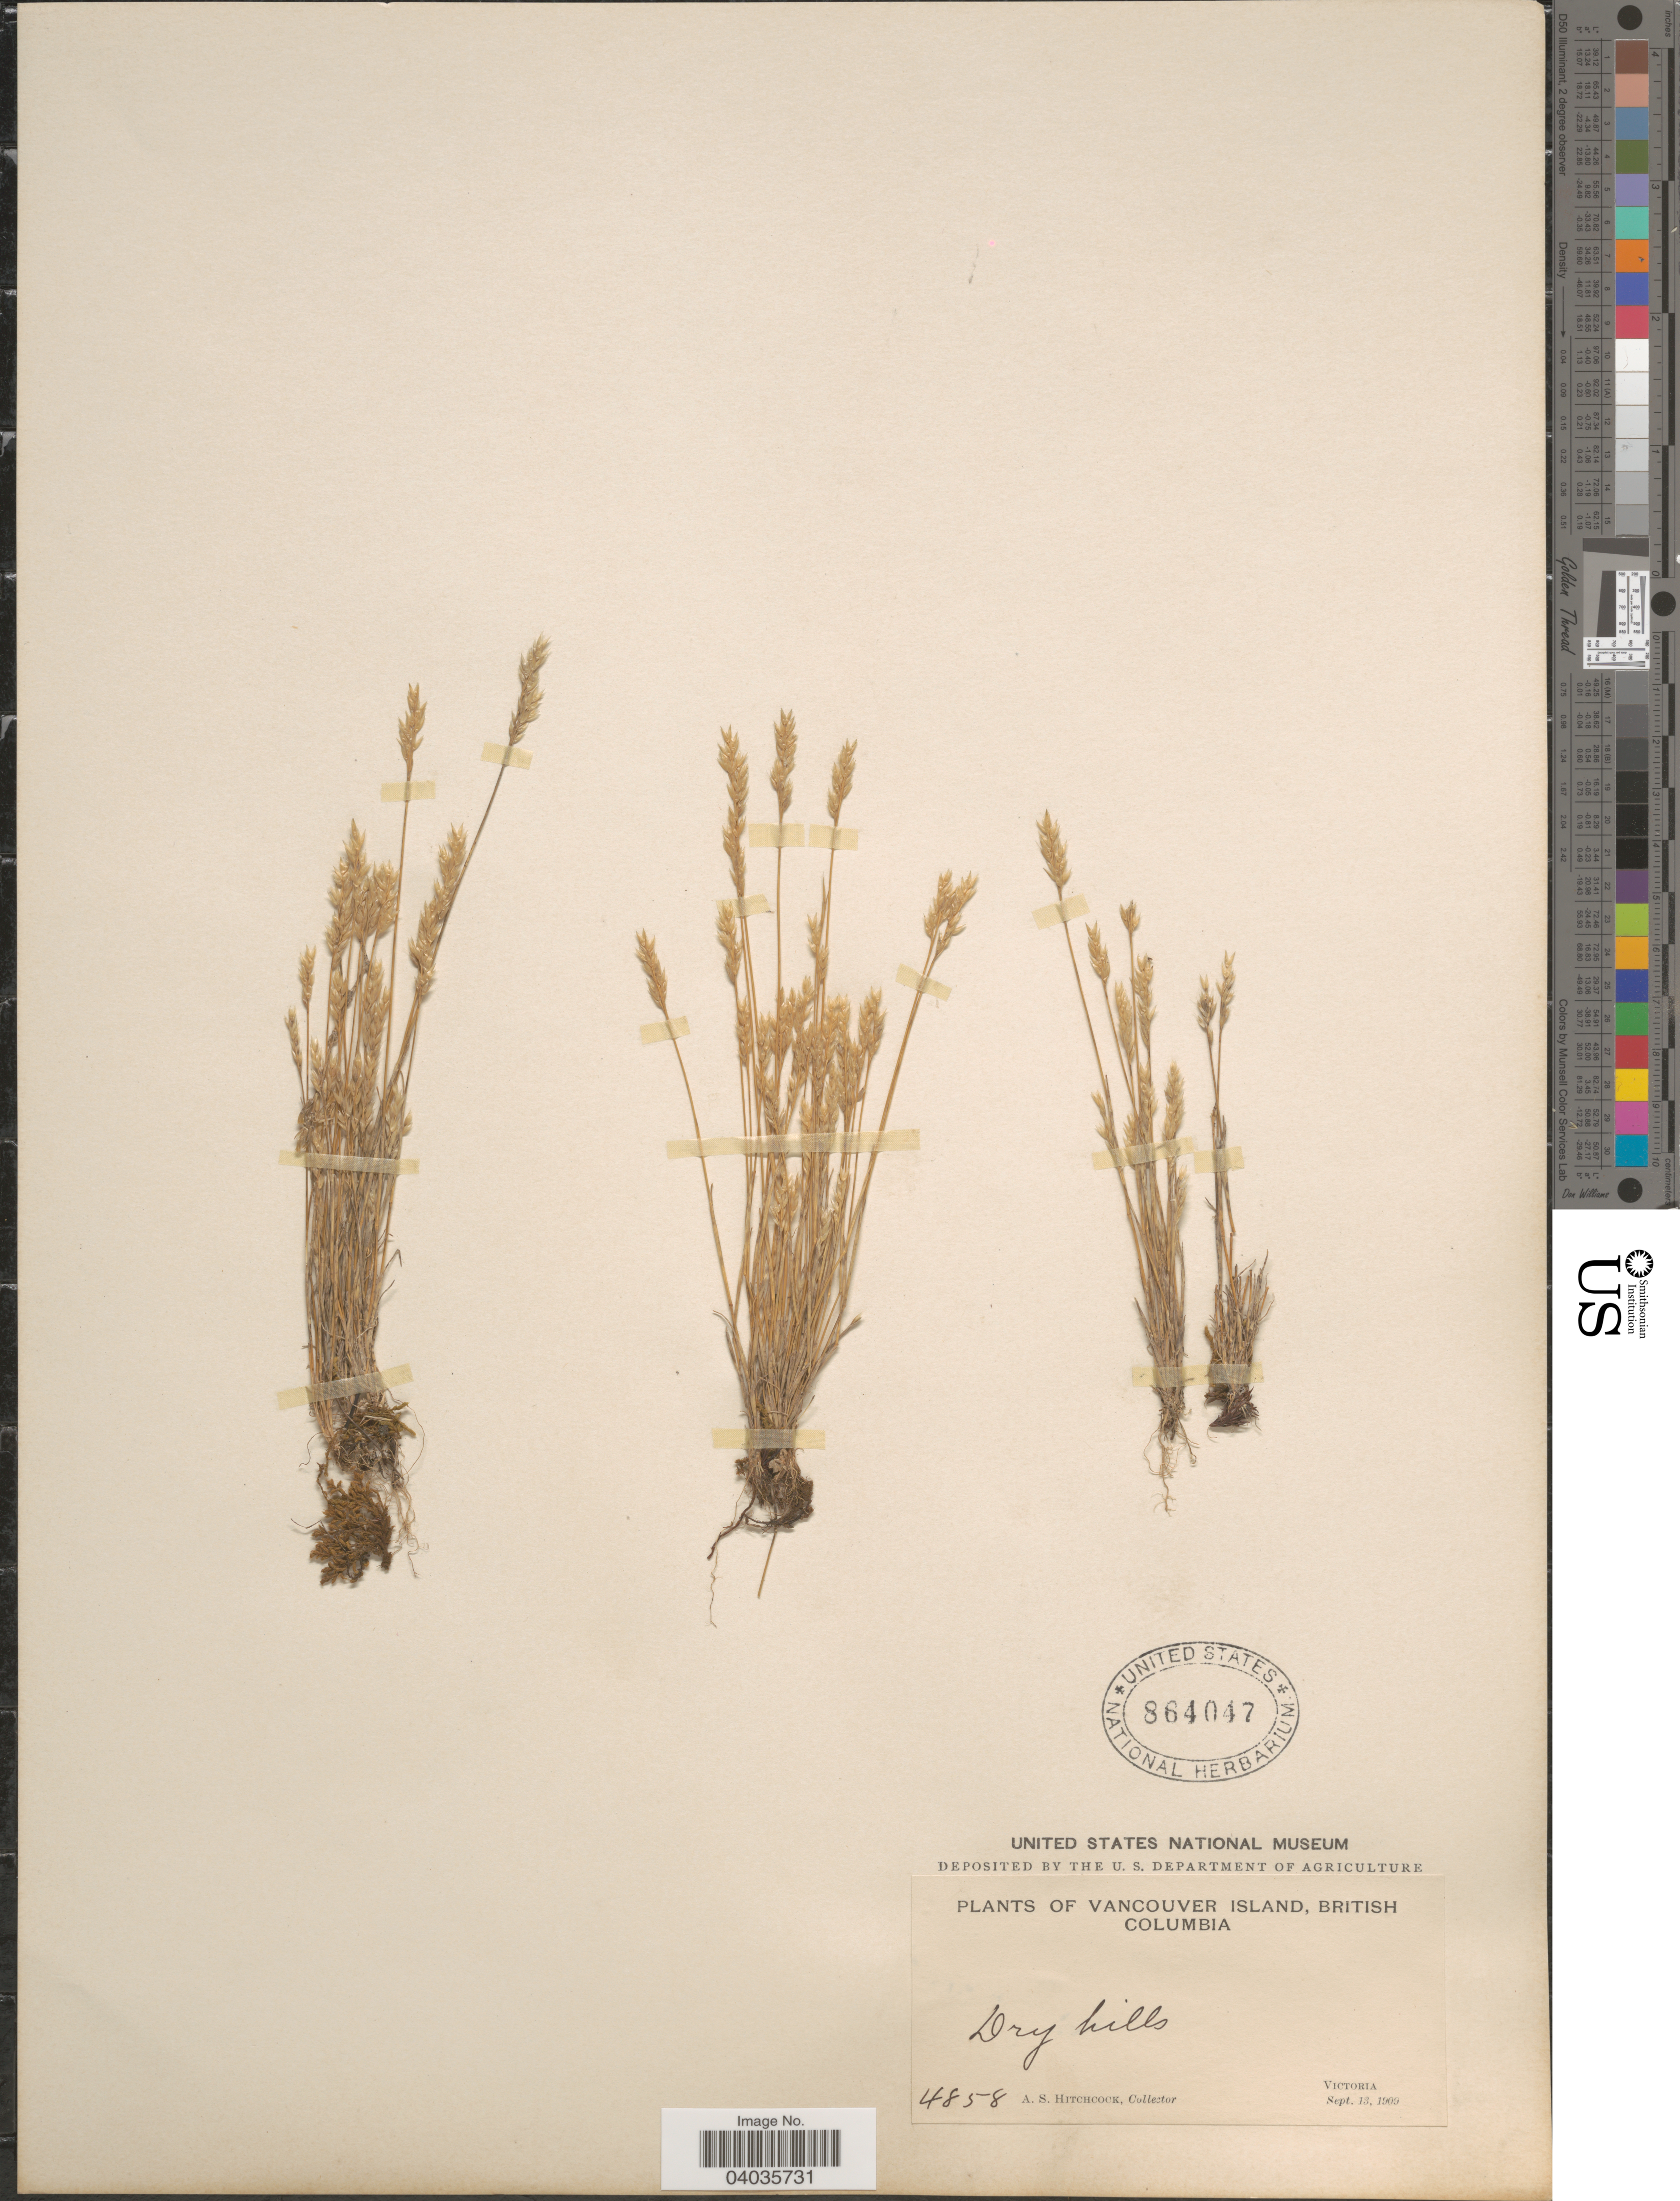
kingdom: Plantae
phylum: Tracheophyta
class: Liliopsida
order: Poales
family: Poaceae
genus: Aira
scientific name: Aira praecox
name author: L.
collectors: A. S. Hitchcock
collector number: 4858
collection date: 1909-09-13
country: Canada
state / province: British Columbia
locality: Vancouver Island. Victoria.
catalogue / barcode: US 864047